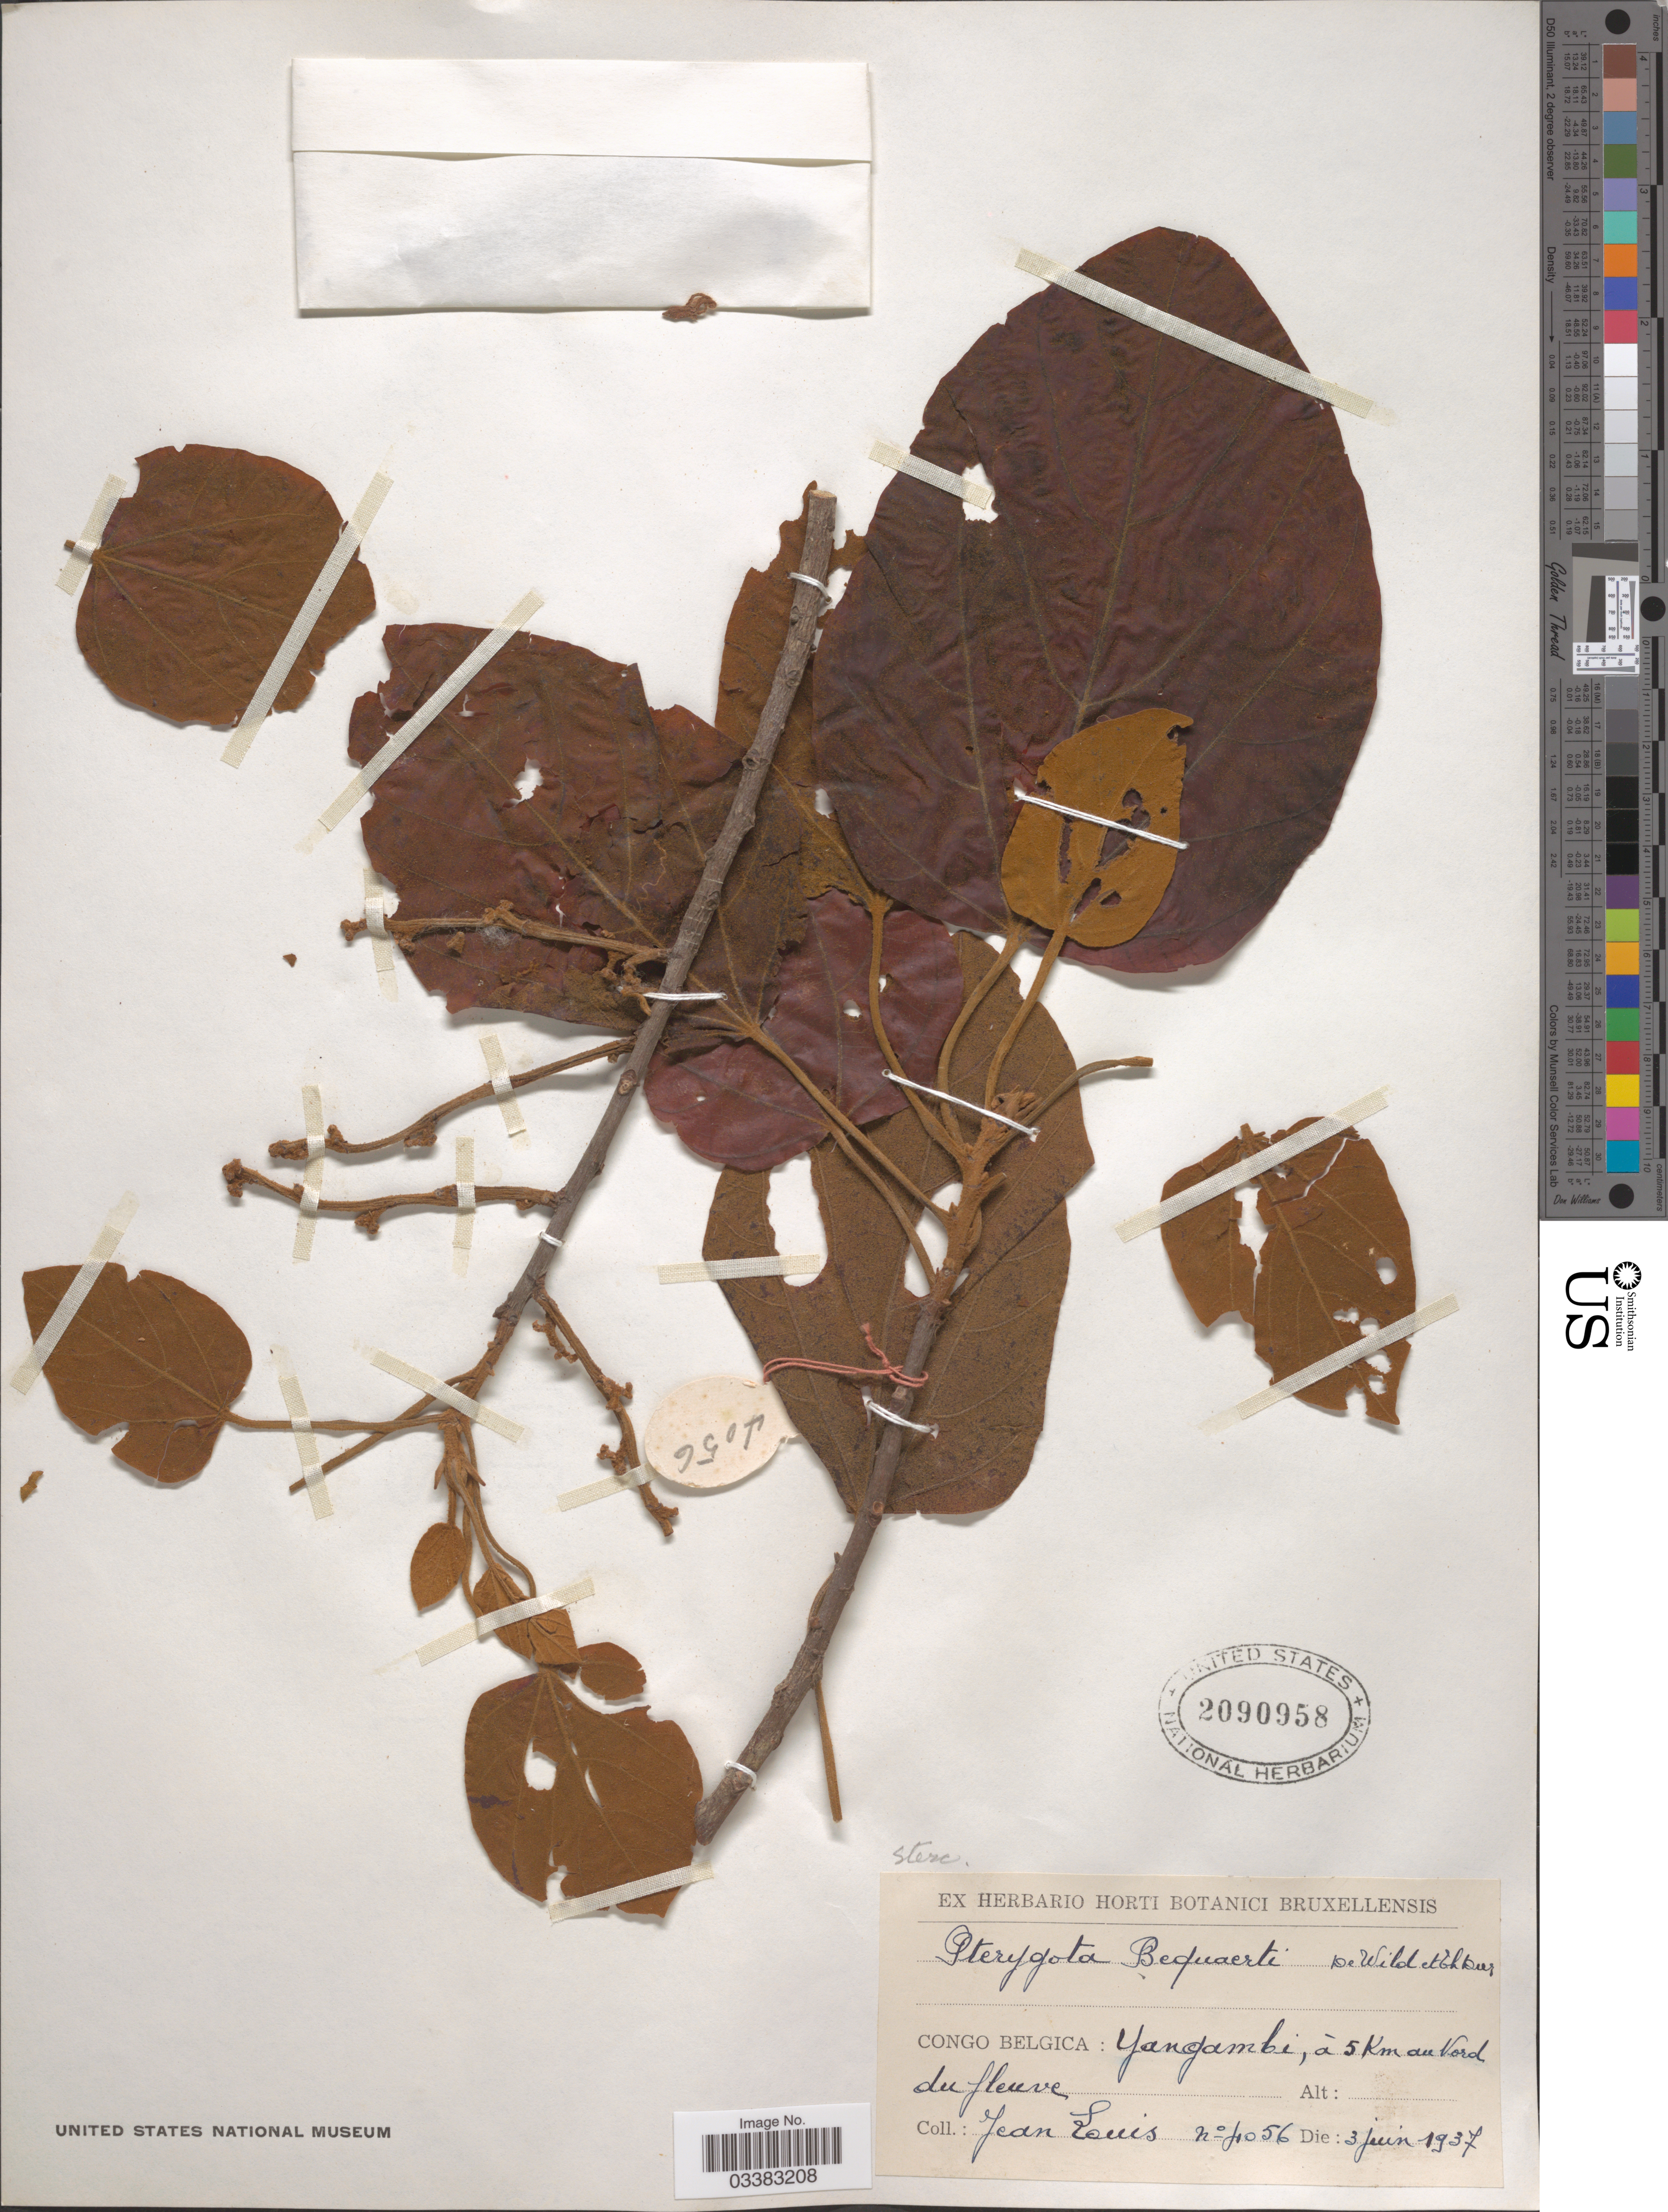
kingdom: Plantae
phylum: Tracheophyta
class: Magnoliopsida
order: Malvales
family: Malvaceae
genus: Pterygota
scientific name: Pterygota bequaertii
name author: De Wild.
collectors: J. Louis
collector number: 4056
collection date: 1937-06-03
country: Congo, Democratic Republic of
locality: Congo Belgica: Yangambi, á 5 Km au Nord du fleuve.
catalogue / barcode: US 2090958